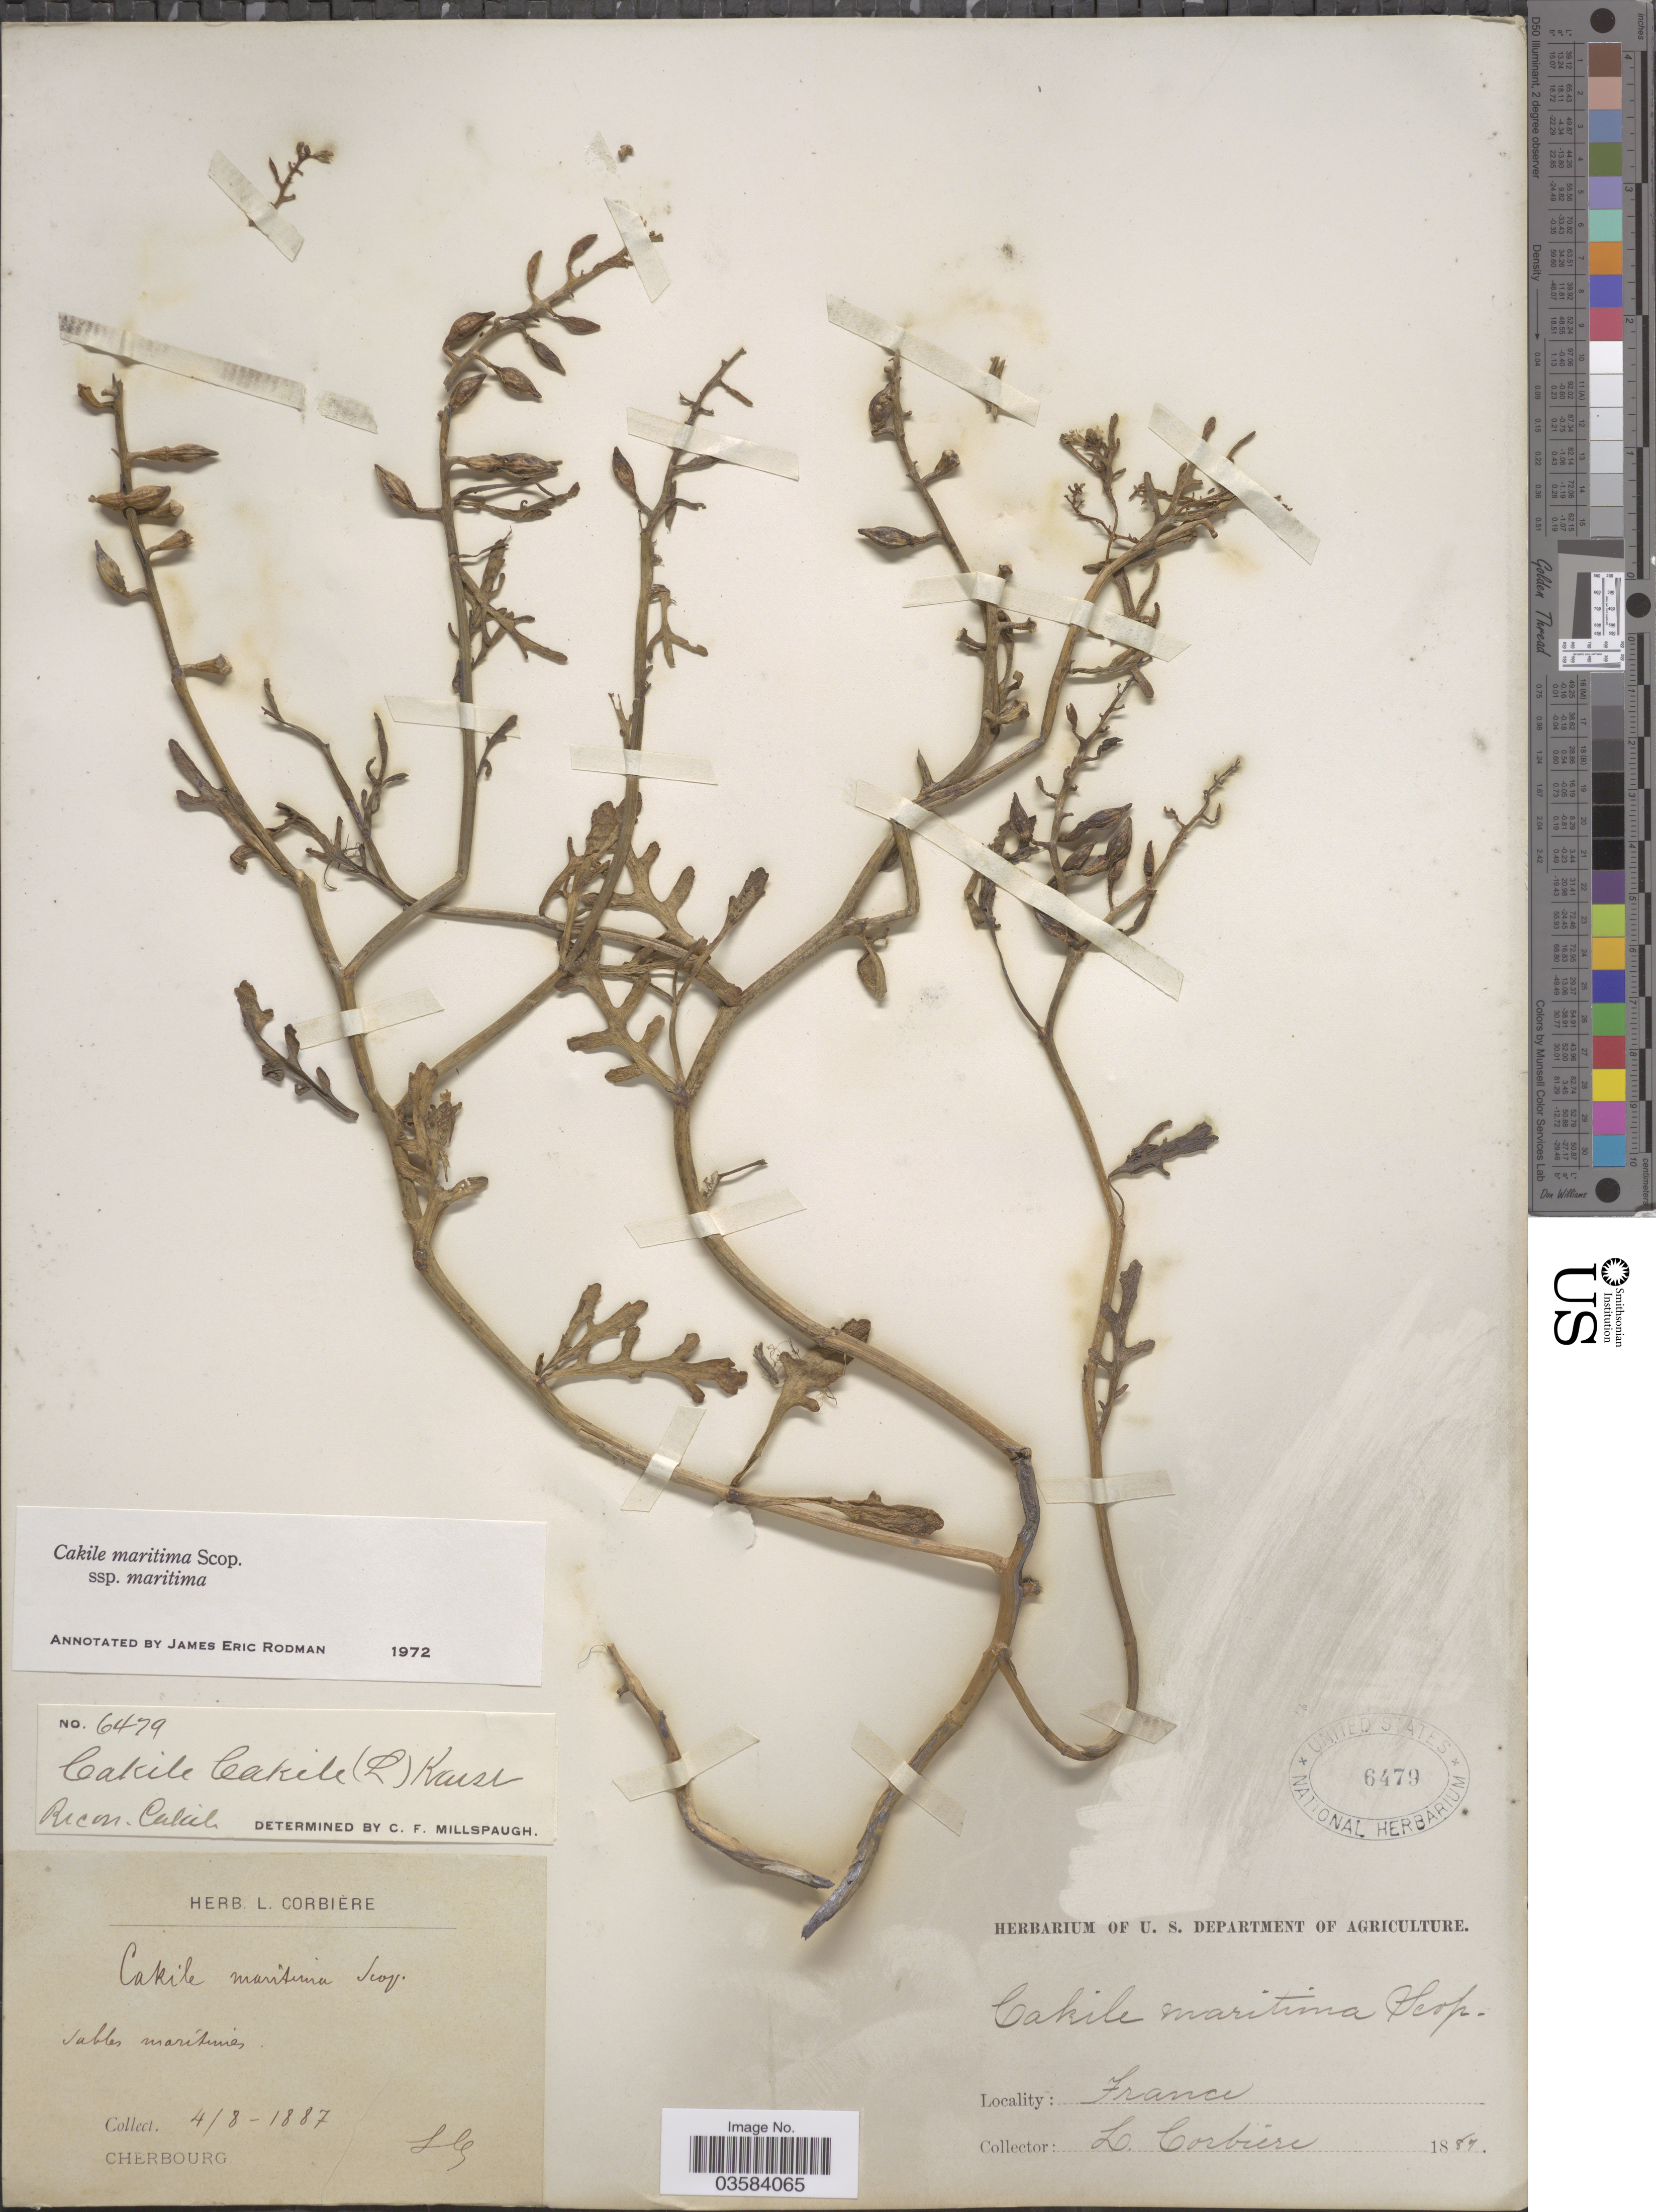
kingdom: Plantae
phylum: Tracheophyta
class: Magnoliopsida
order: Brassicales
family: Brassicaceae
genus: Cakile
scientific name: Cakile maritima subsp. maritima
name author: Scop.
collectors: L. Corbière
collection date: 1887-08-04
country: France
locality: Sables marítimes.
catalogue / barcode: US 6479